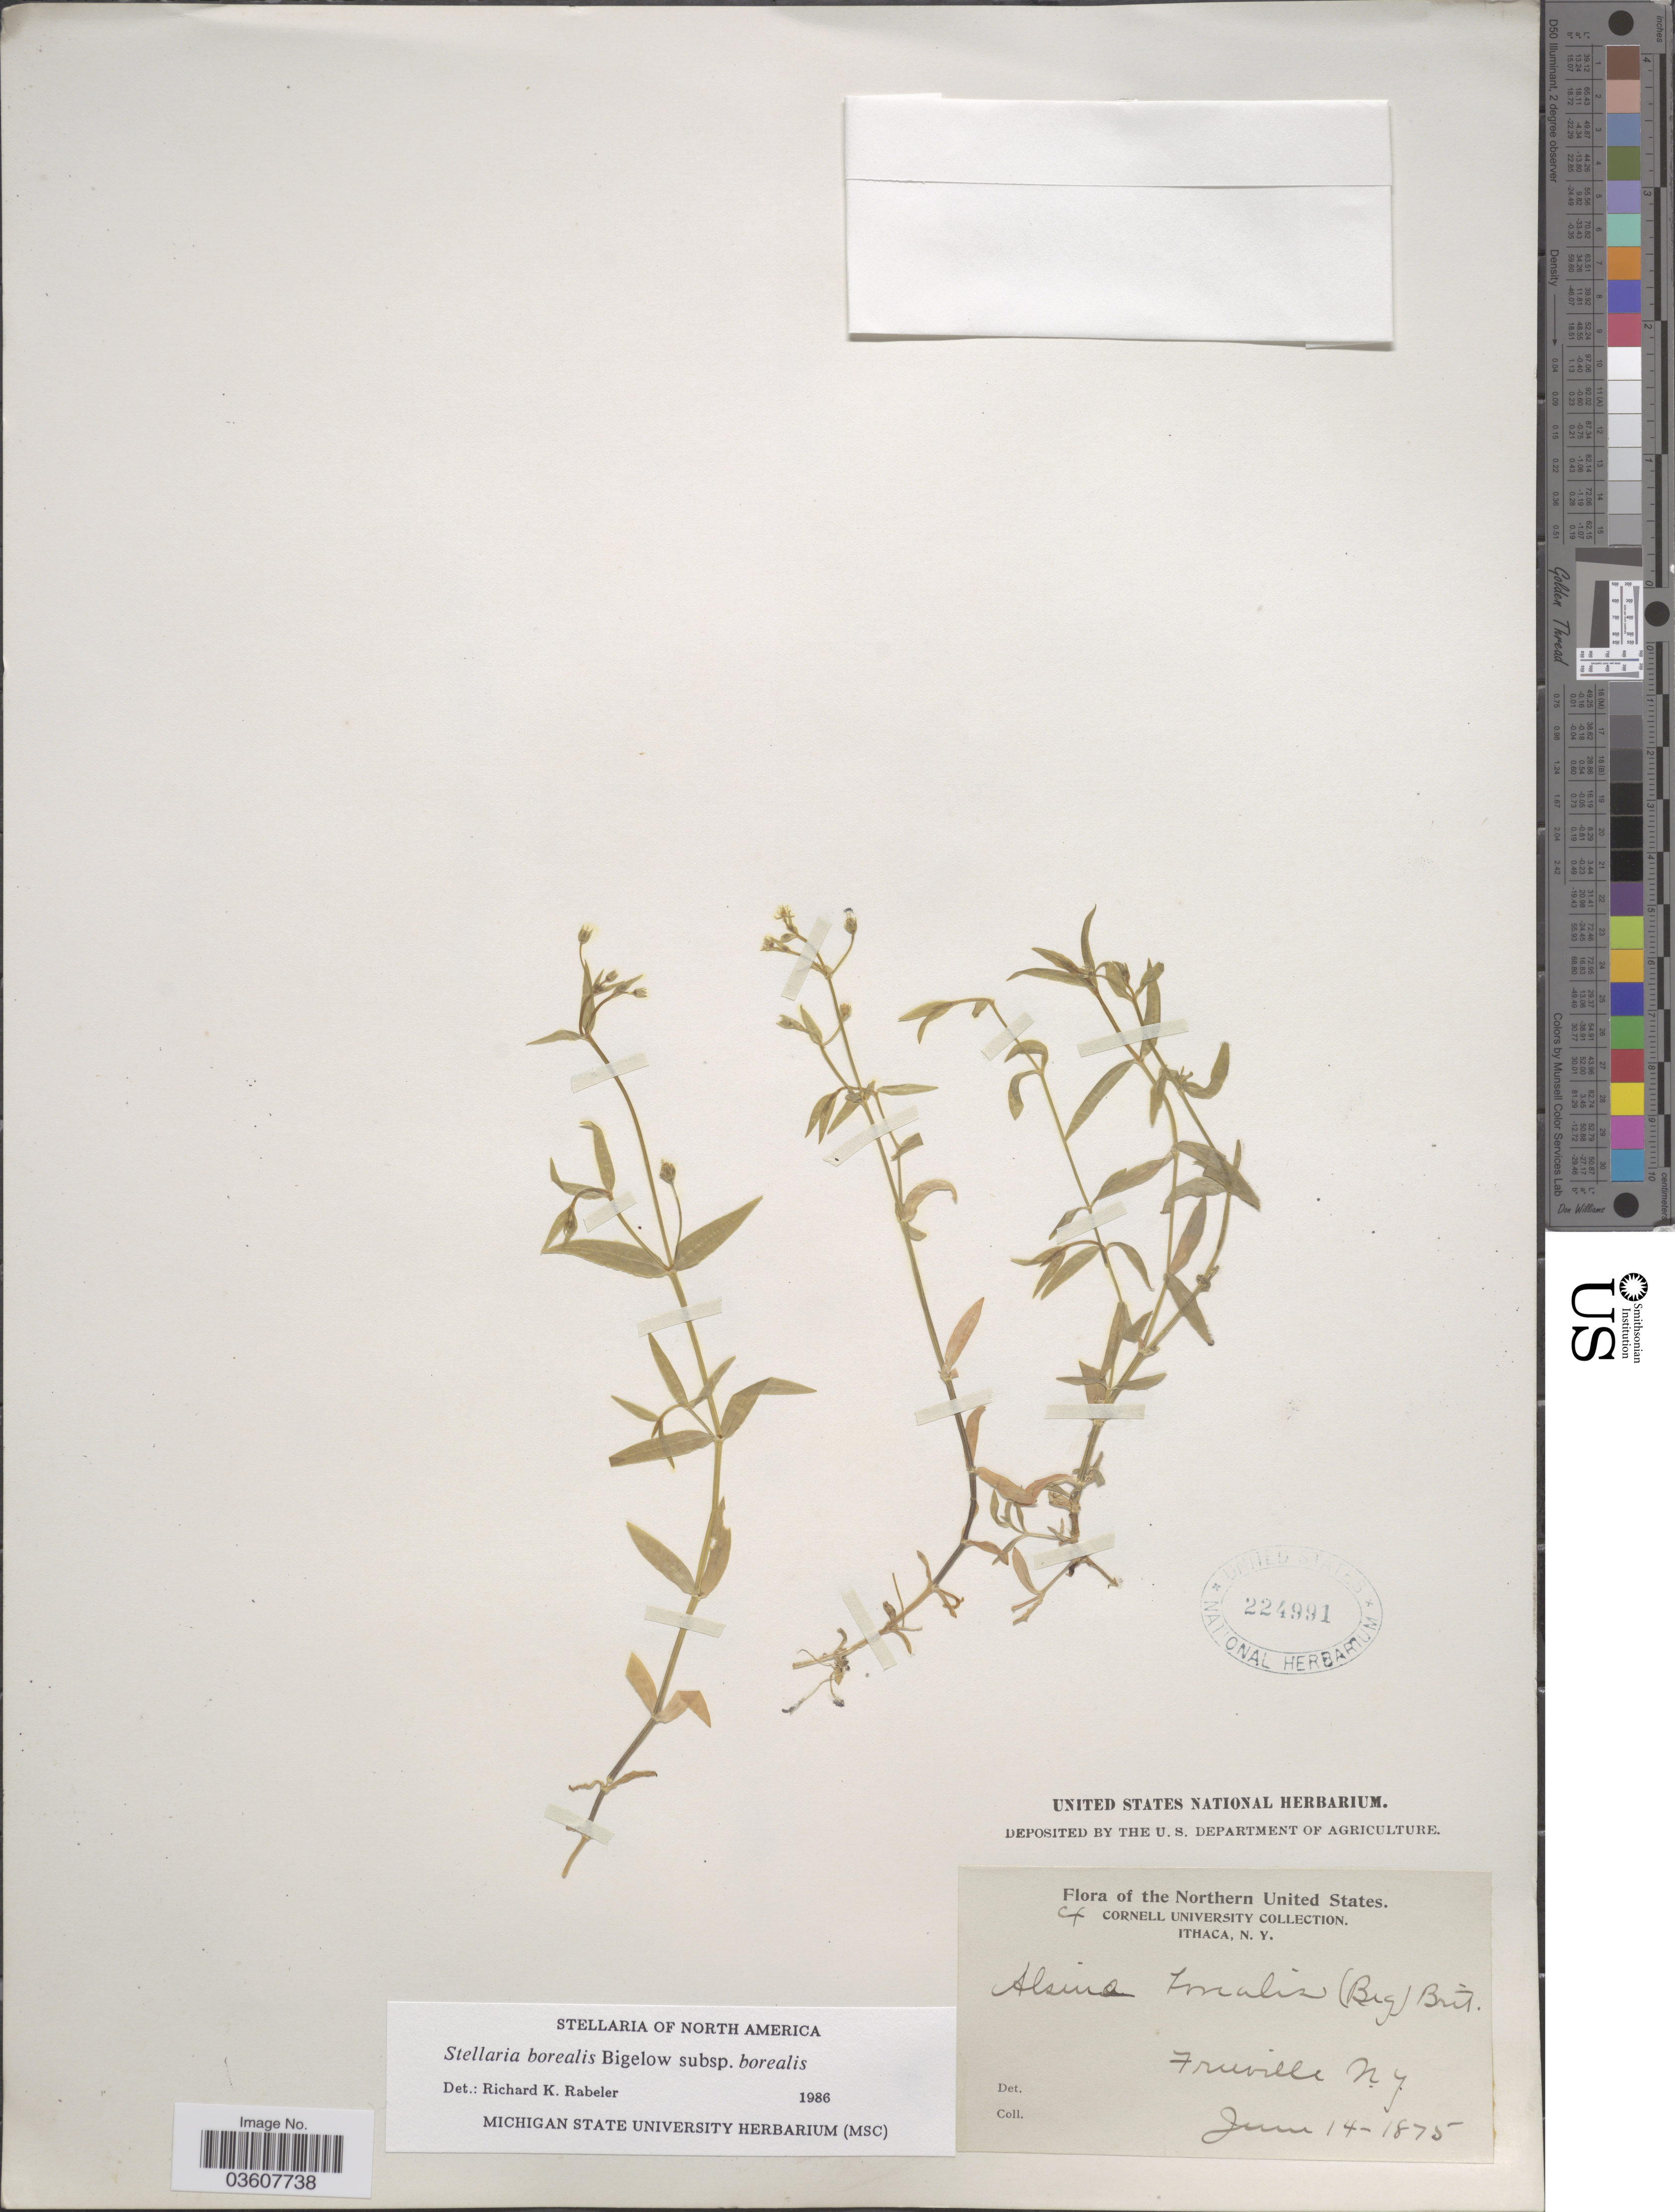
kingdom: Plantae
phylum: Tracheophyta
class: Magnoliopsida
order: Caryophyllales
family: Caryophyllaceae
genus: Stellaria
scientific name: Stellaria borealis subsp. borealis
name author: Bigelow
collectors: Cornell University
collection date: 1875-06-14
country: United States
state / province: New York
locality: Northern United States. Freeville.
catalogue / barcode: US 224991